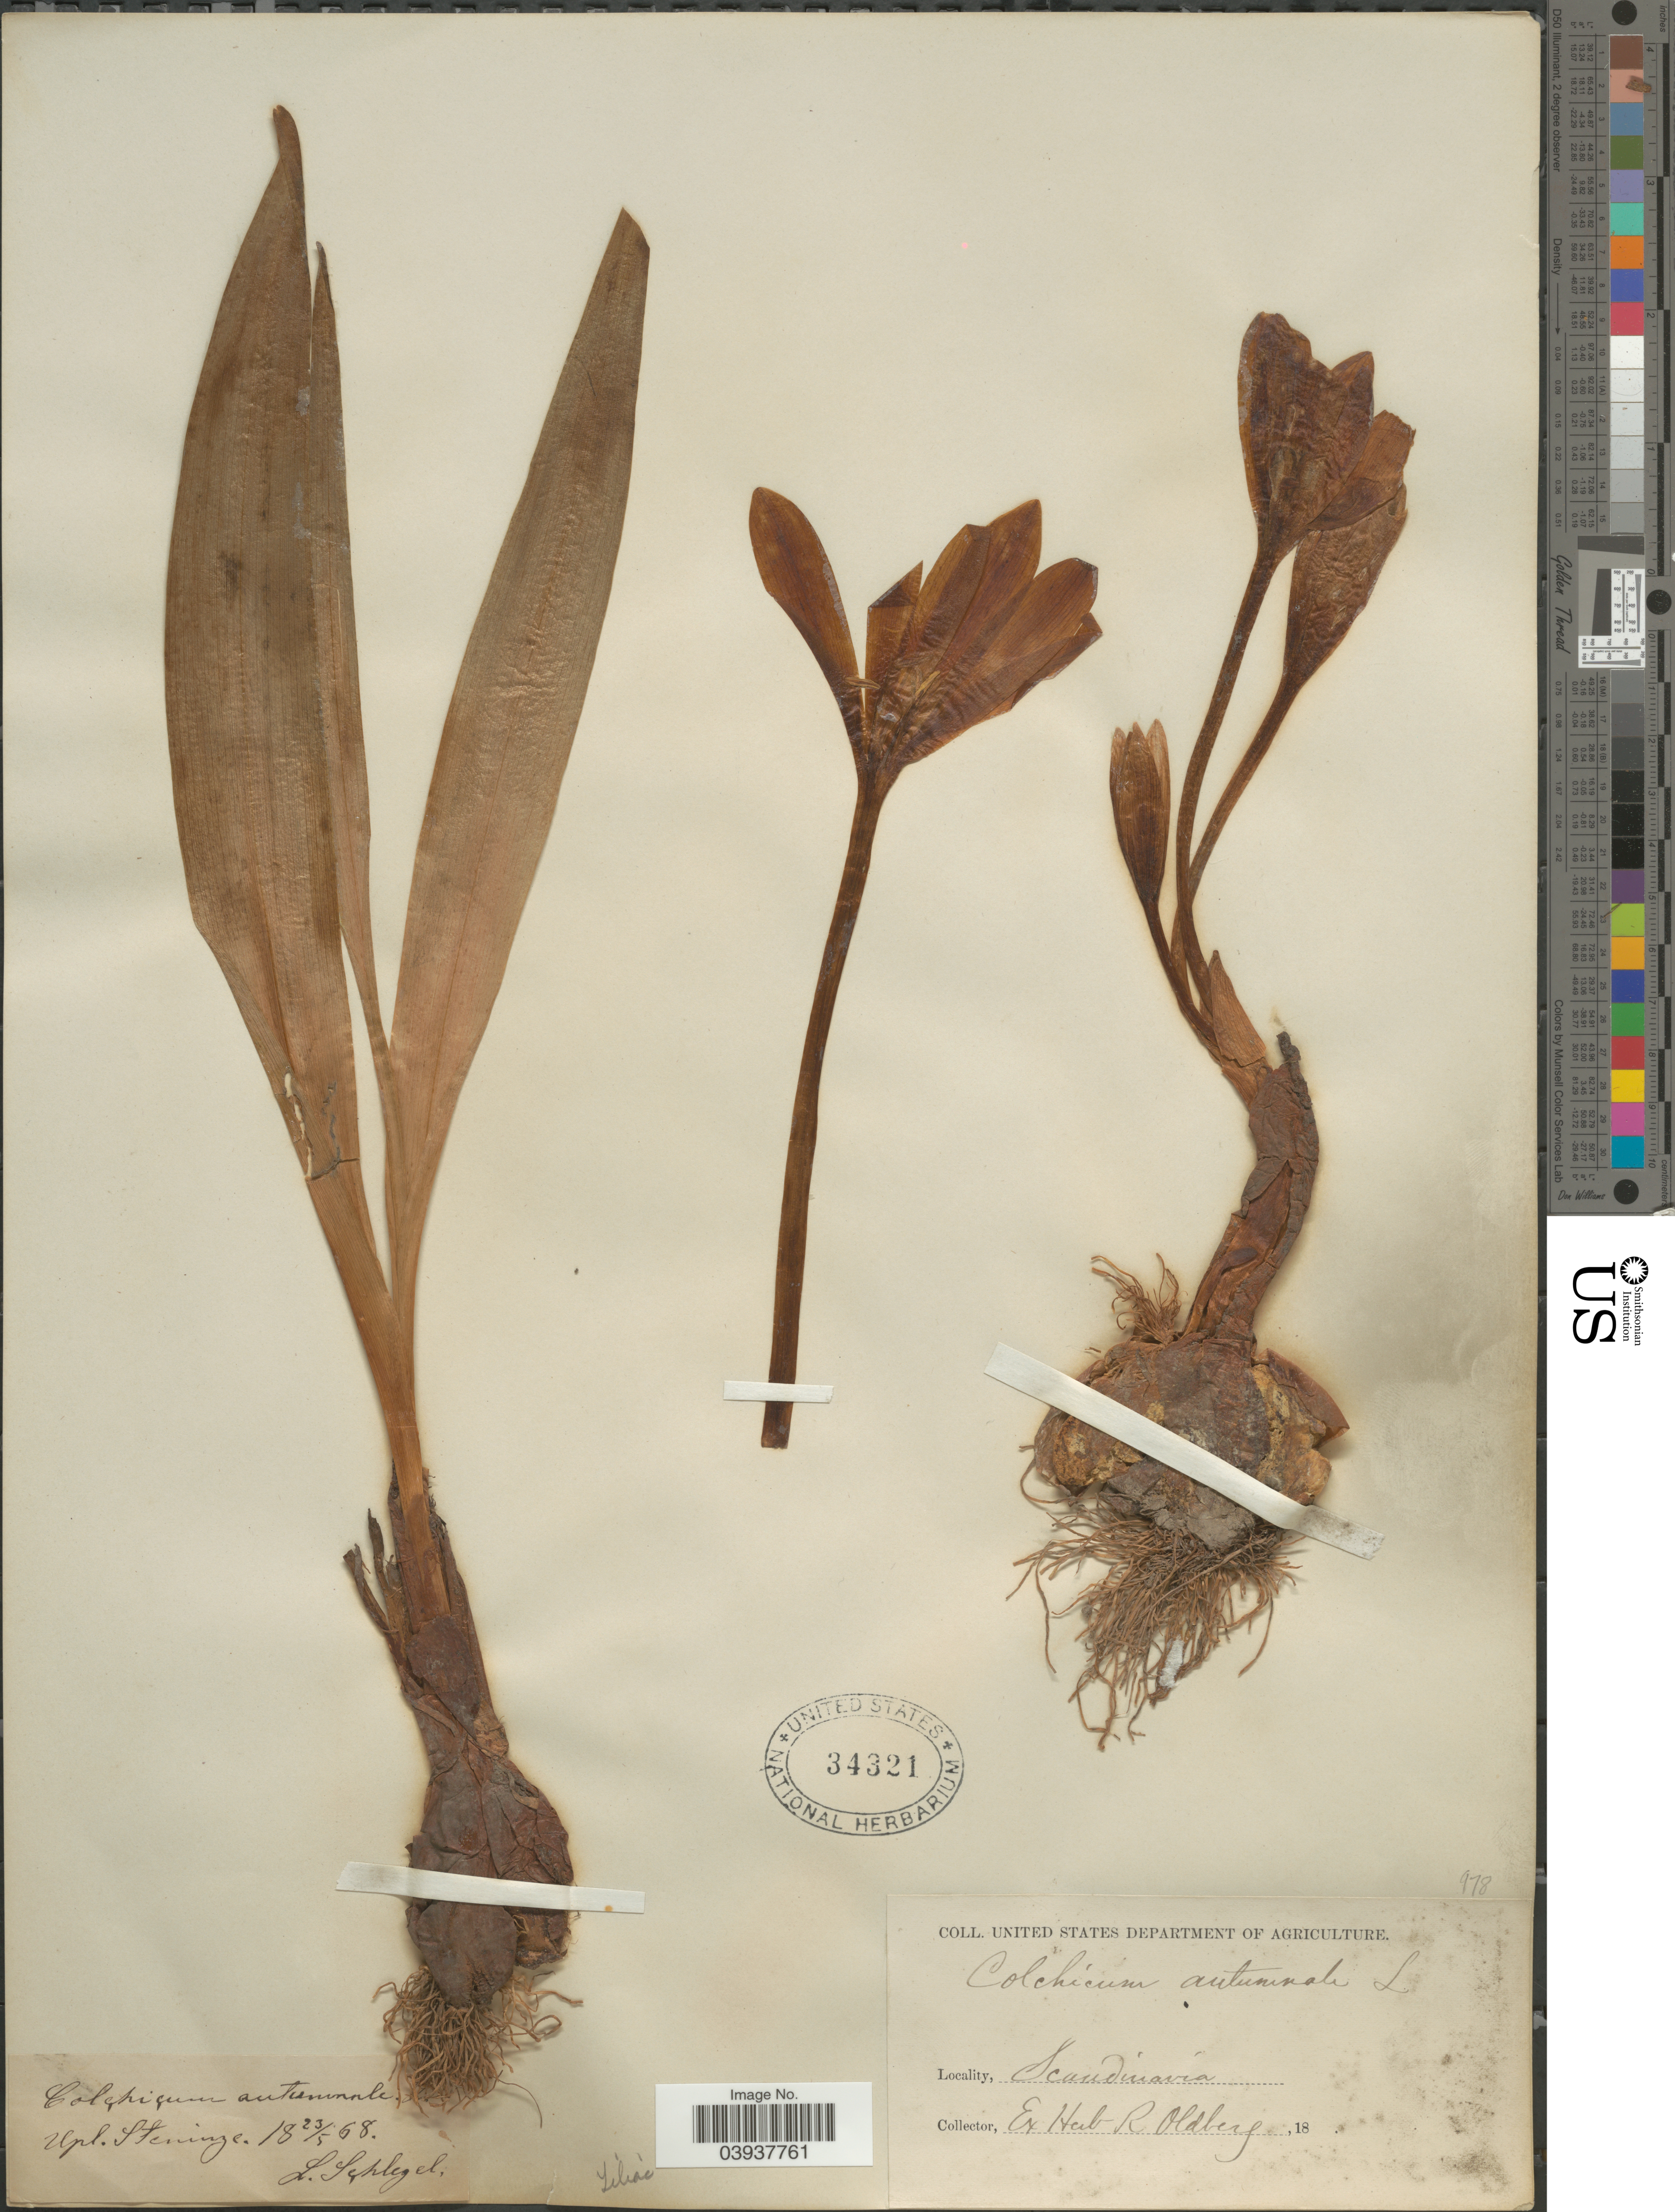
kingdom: Plantae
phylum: Tracheophyta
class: Liliopsida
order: Liliales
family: Colchicaceae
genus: Colchicum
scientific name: Colchicum autumnale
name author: L.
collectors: L. Schlegel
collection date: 1868-05-23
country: Sweden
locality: Upl. Steninge. Scandinavia.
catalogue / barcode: US 34321